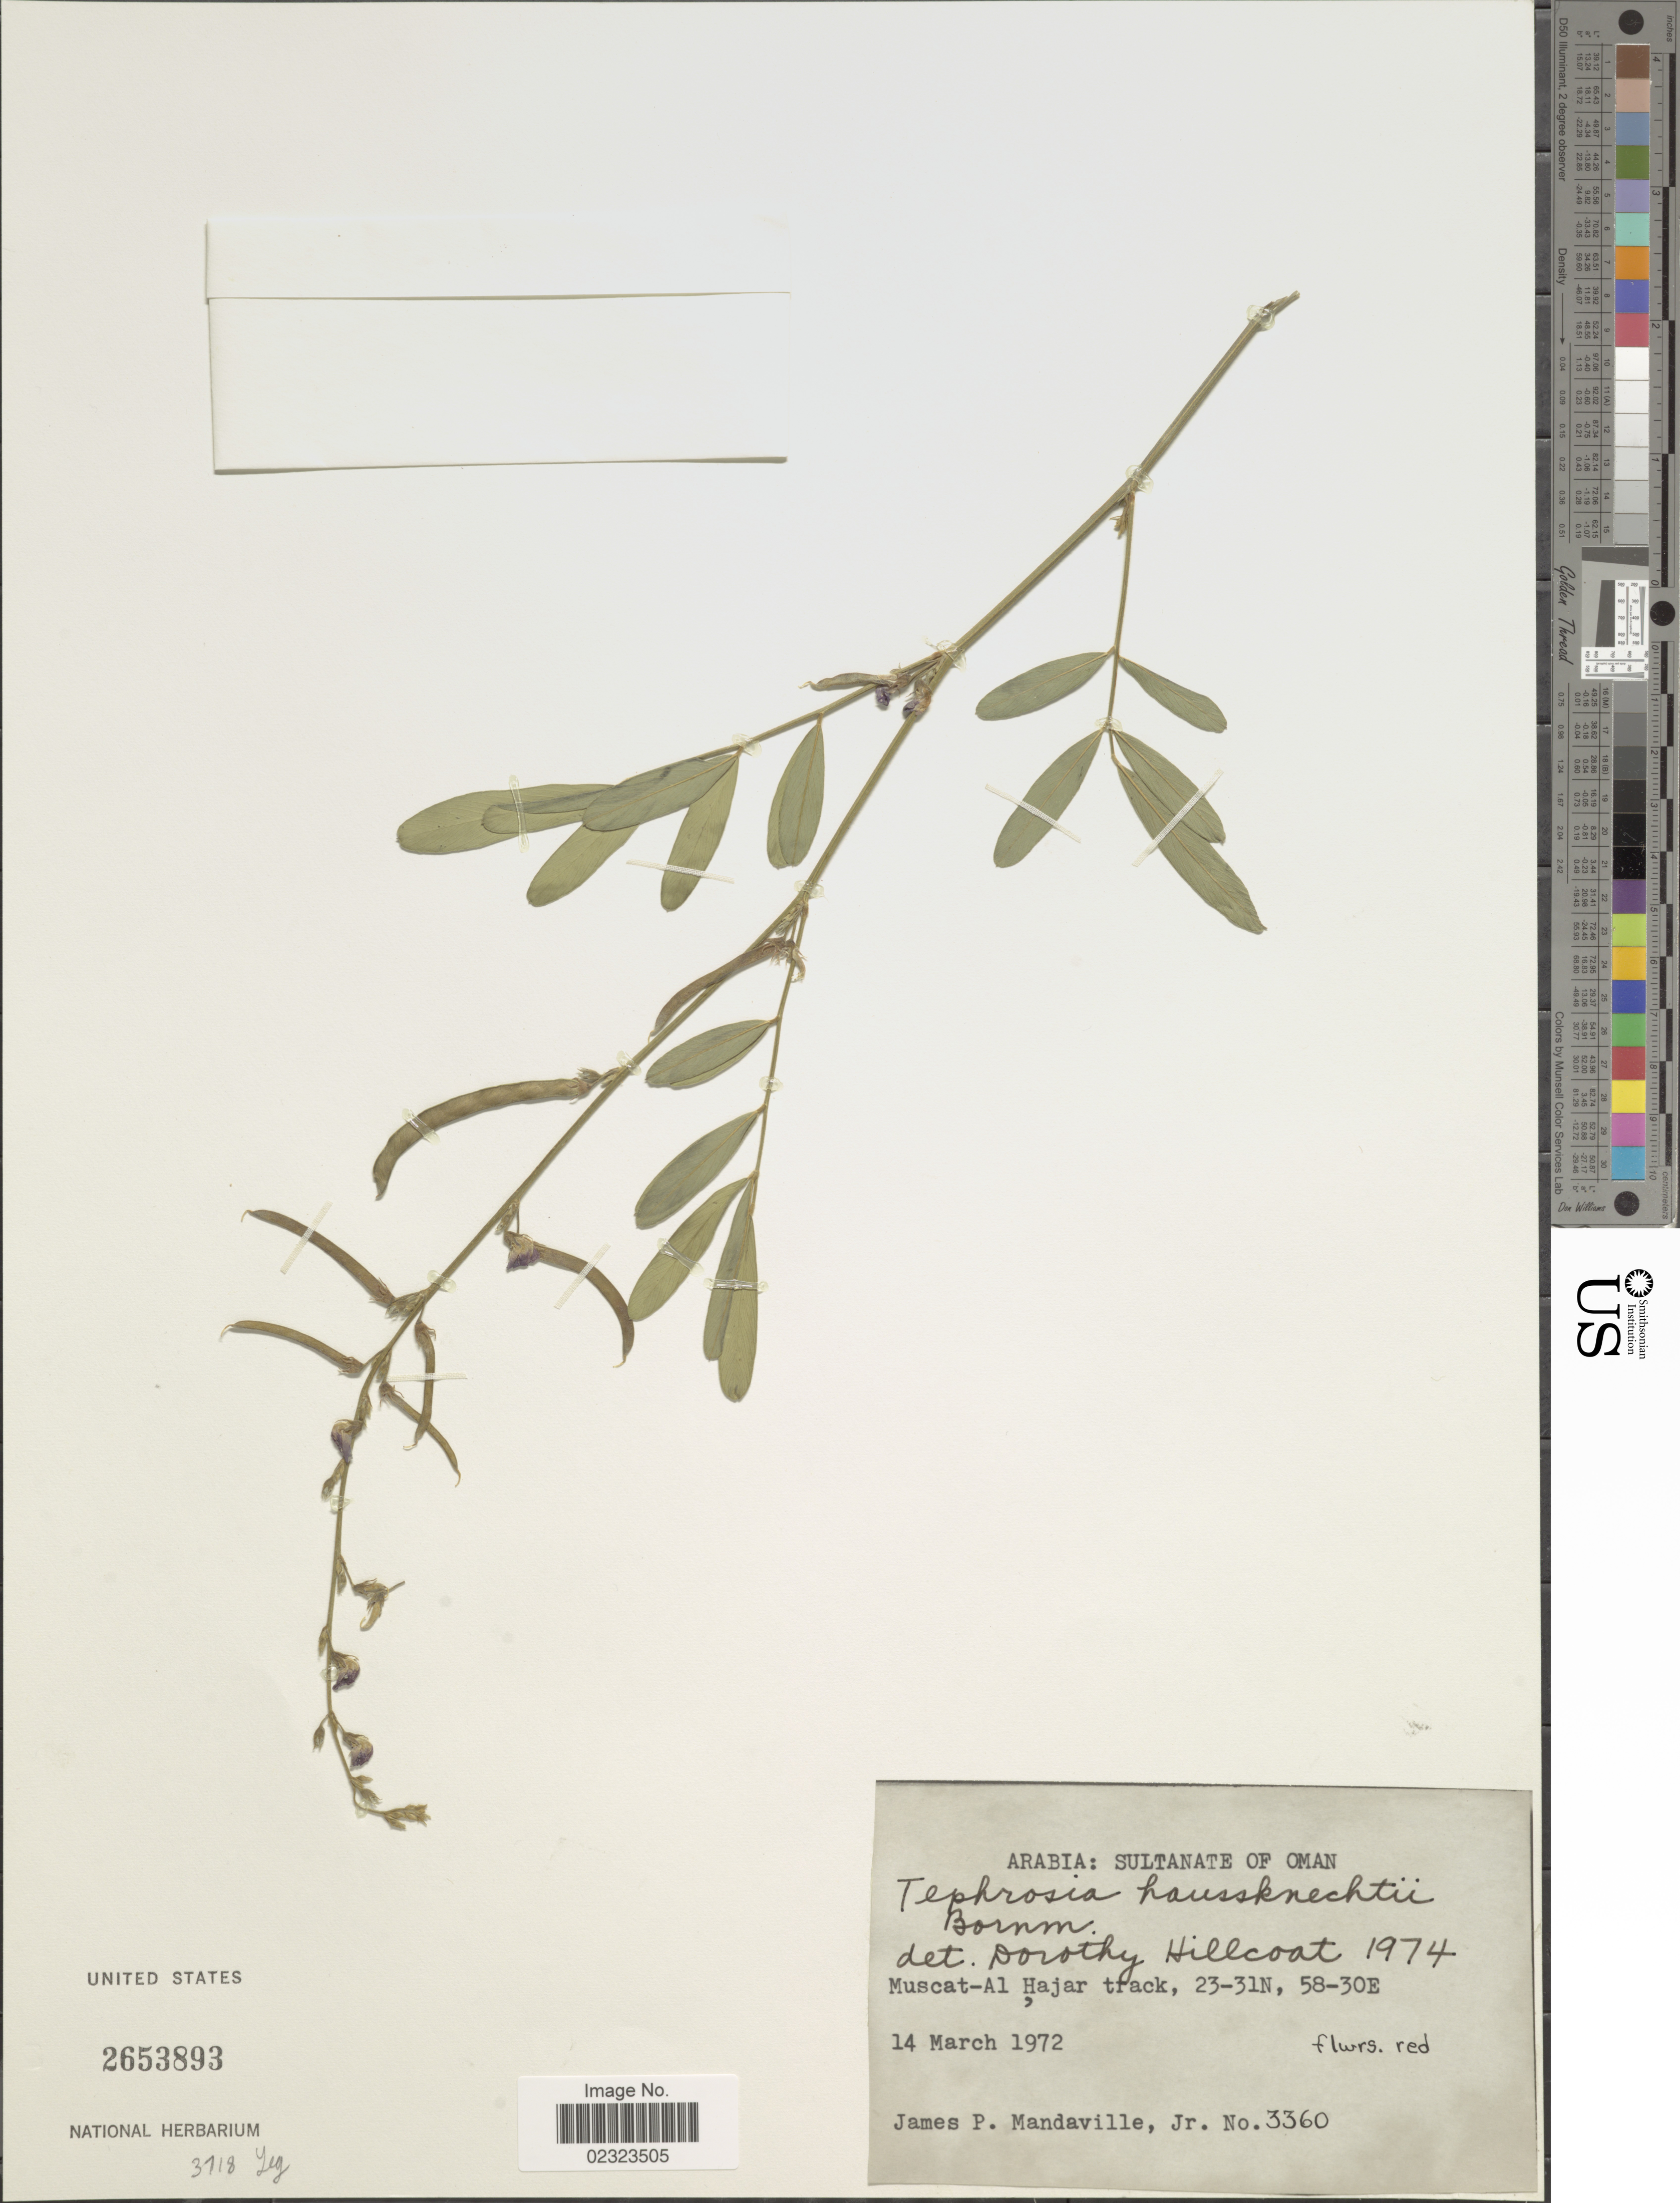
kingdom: Plantae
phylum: Tracheophyta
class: Magnoliopsida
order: Fabales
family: Fabaceae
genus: Tephrosia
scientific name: Tephrosia haussknechti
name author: Bornm.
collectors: J. Mandaville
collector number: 3660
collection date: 1972-03-14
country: Oman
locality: Arabia: Sultanate of Oman, Muscat-Al Hajar track.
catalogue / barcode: US 2653893